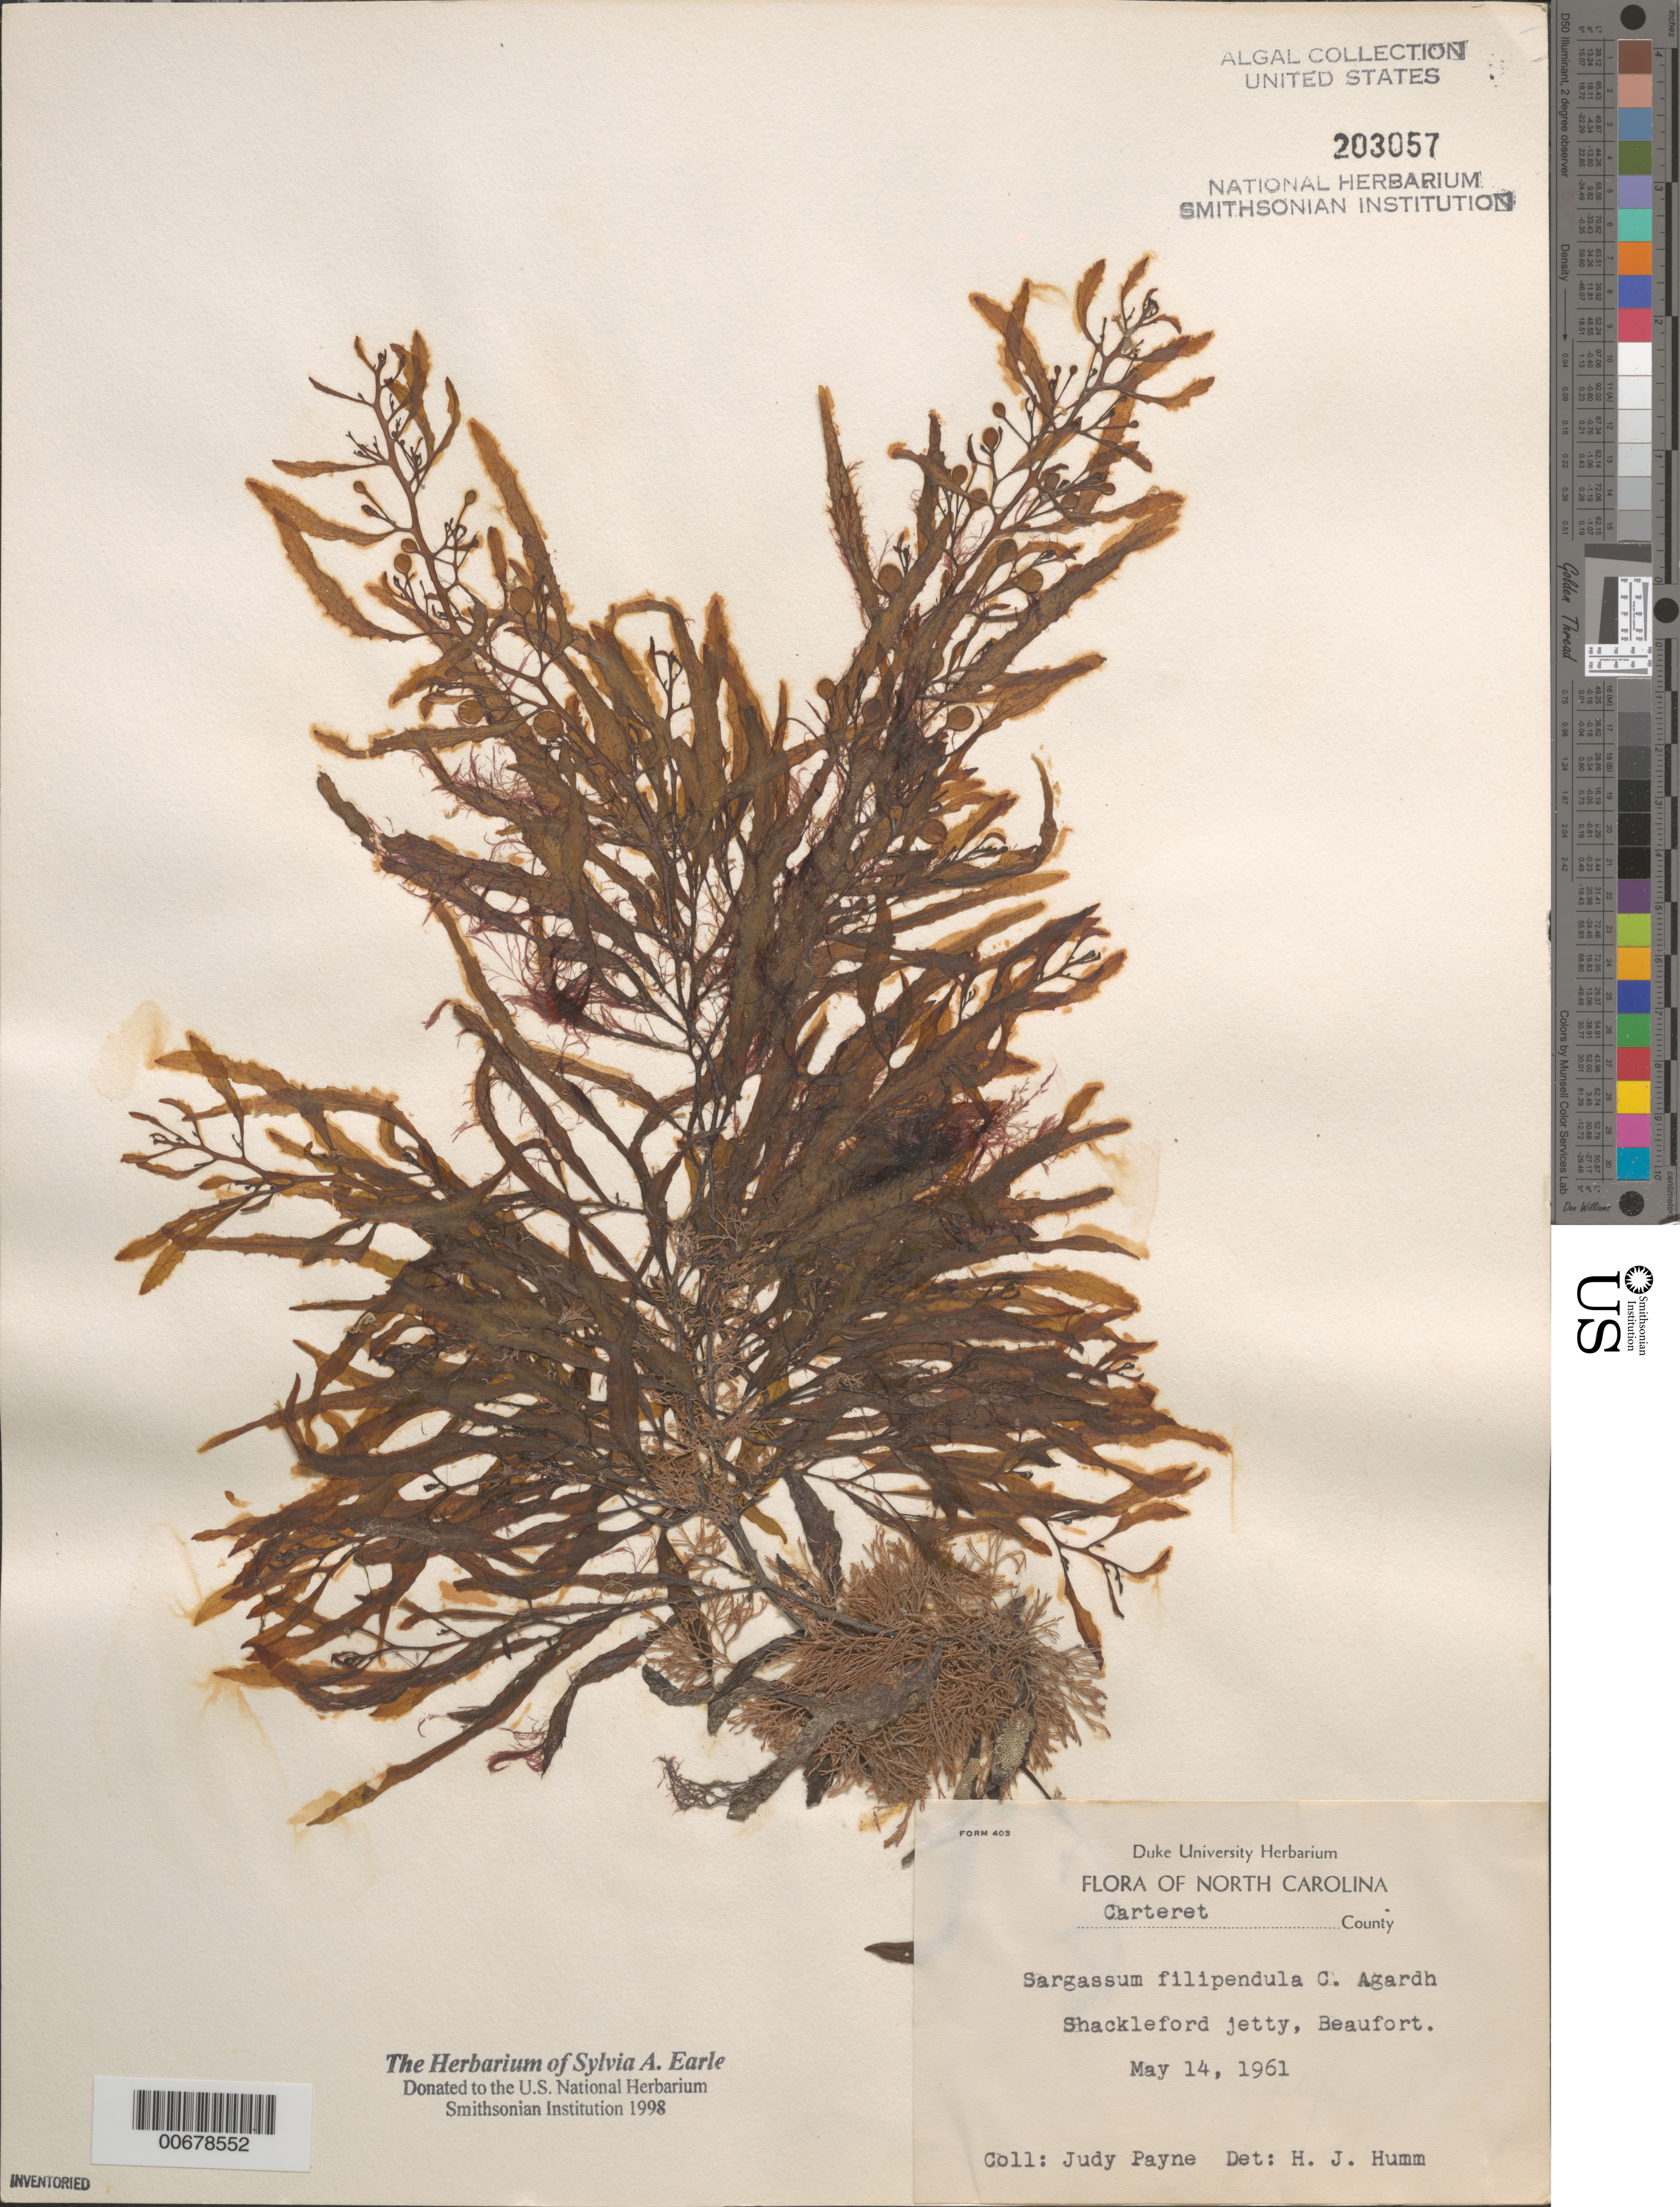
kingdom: Chromista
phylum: Ochrophyta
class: Phaeophyceae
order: Fucales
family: Sargassaceae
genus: Sargassum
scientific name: Sargassum filipendula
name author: C. Agardh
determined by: Humm, Harold J.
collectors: J. Payne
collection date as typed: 14 May 1961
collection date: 1961-05-14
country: United States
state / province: North Carolina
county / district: Carteret County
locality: Shackleford jetty, Beaufort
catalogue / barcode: US 203057